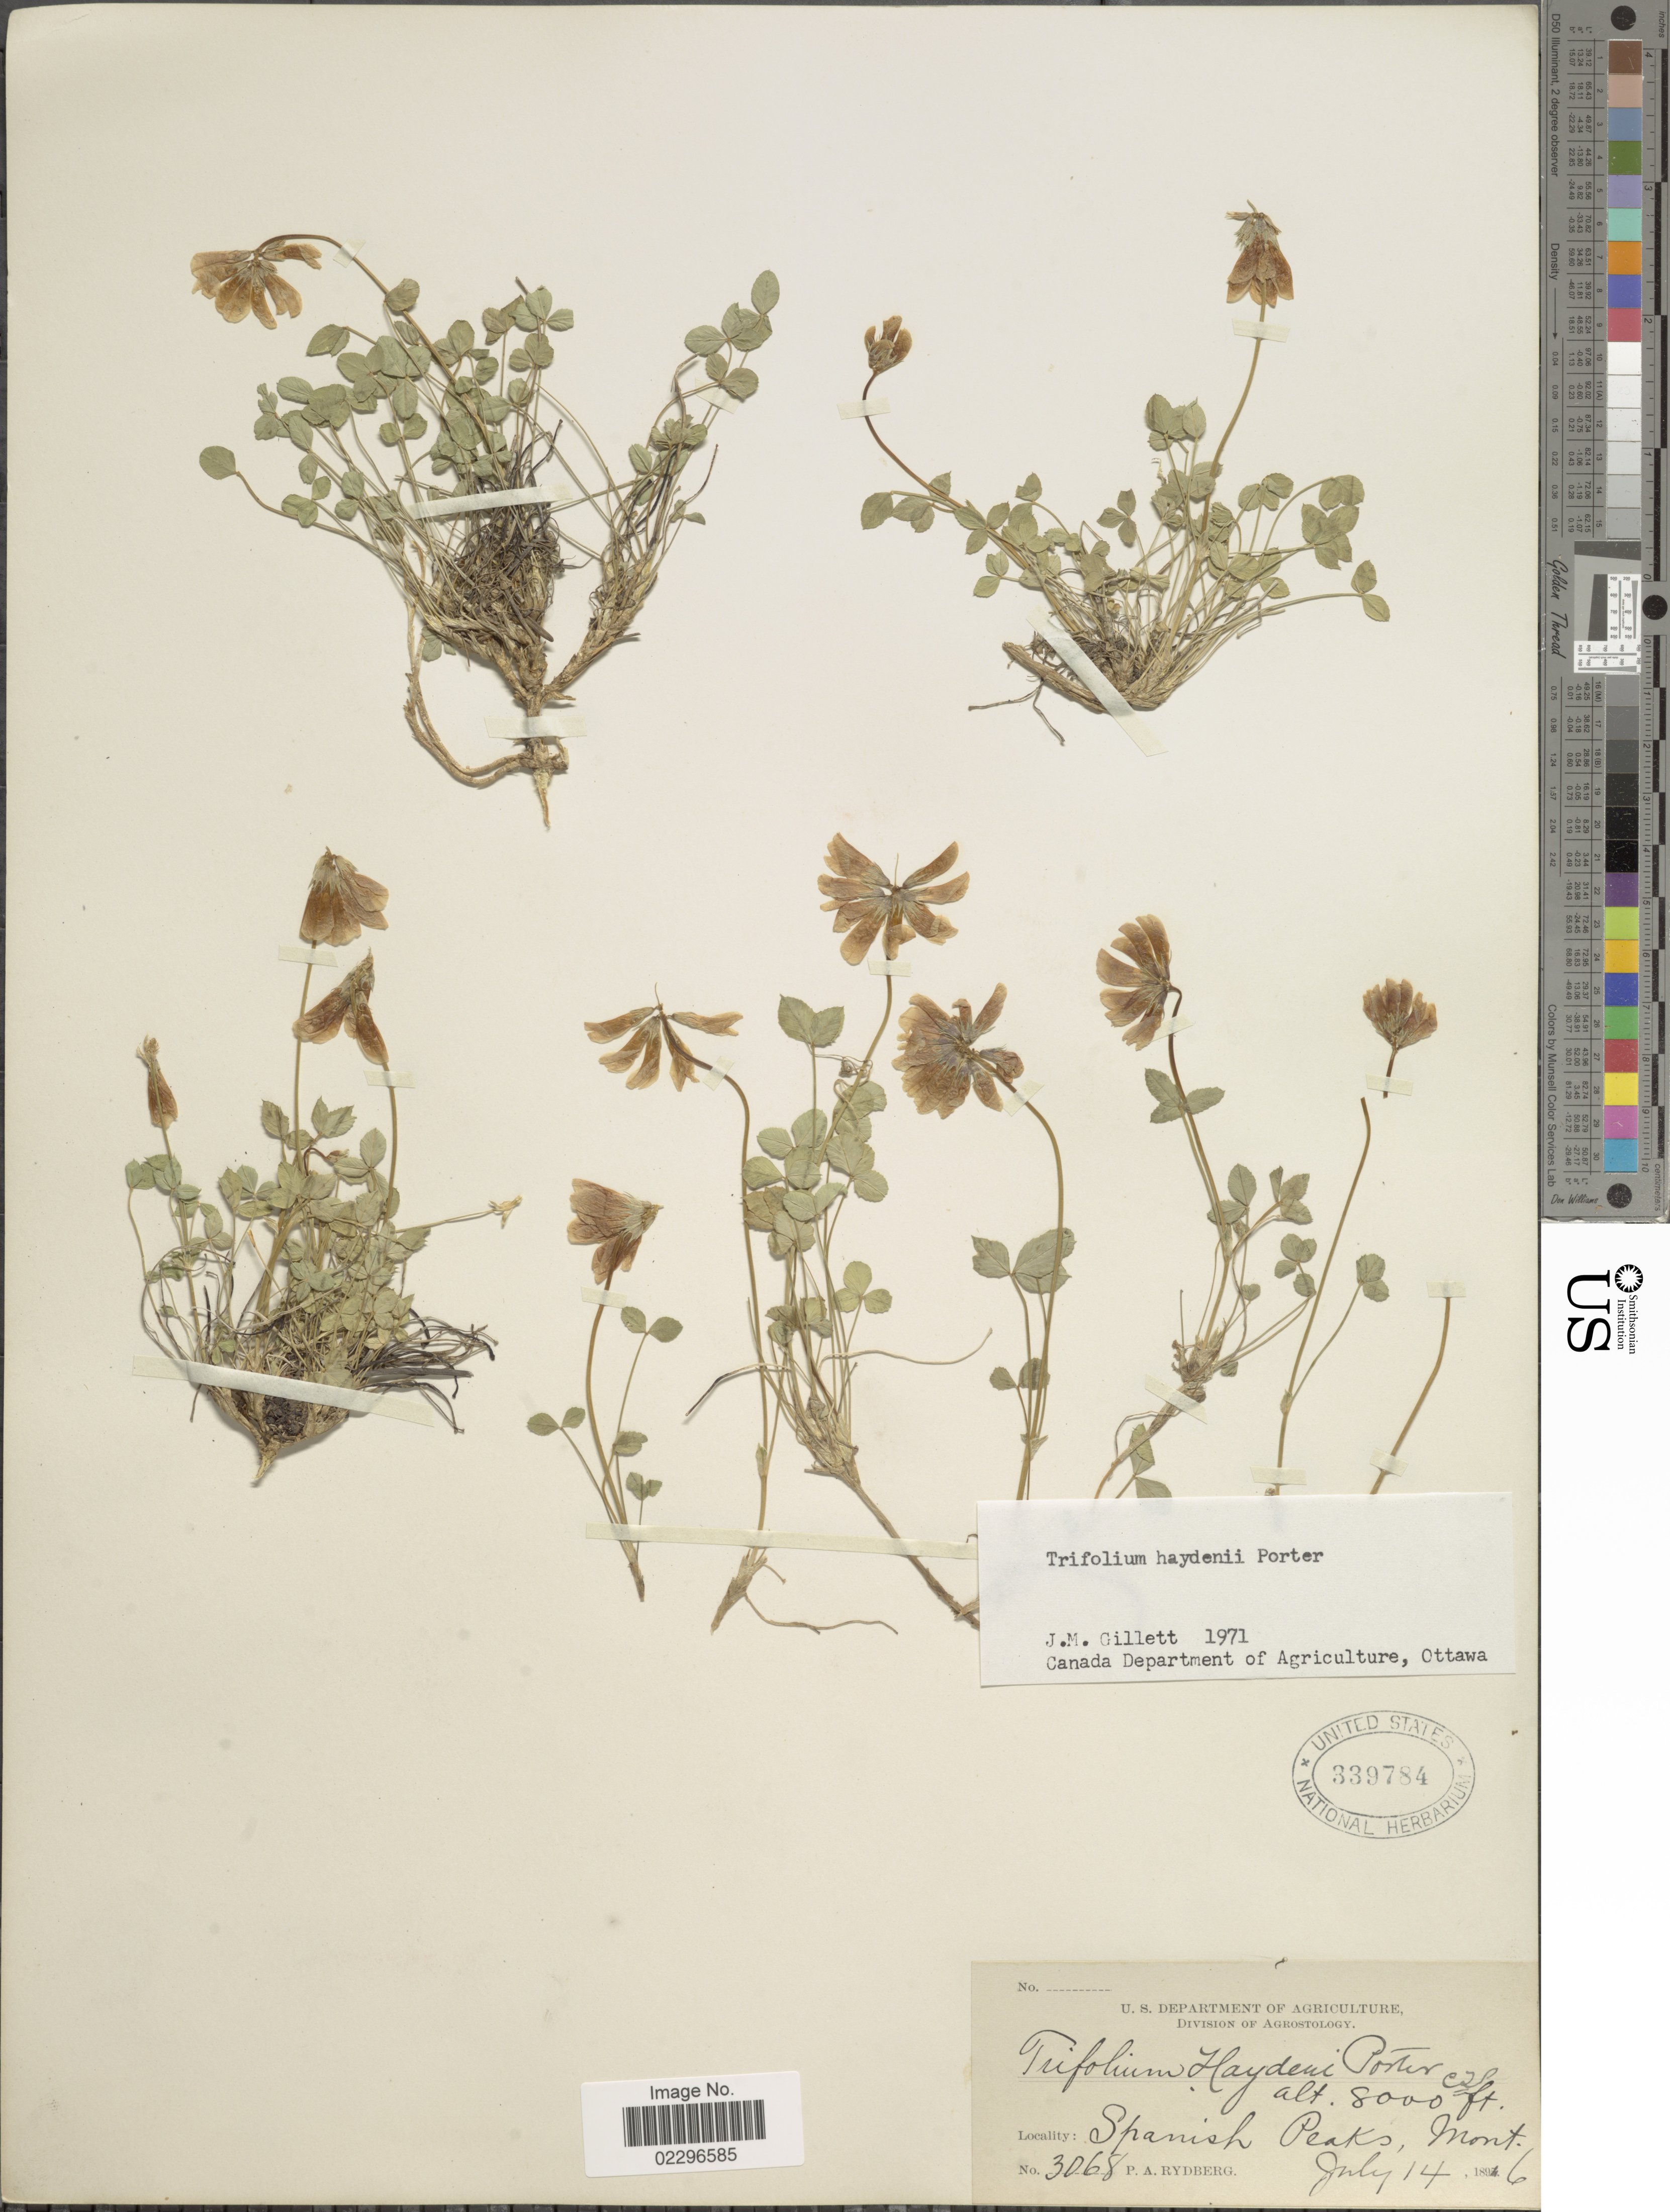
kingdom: Plantae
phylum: Tracheophyta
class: Magnoliopsida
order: Fabales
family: Fabaceae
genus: Trifolium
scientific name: Trifolium haydeni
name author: Porter in Hayden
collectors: P. A. Rydberg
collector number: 3068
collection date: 1816-07-14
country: United States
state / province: Montana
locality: Spanish Peaks, Mont.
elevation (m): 2438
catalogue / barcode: US 339784